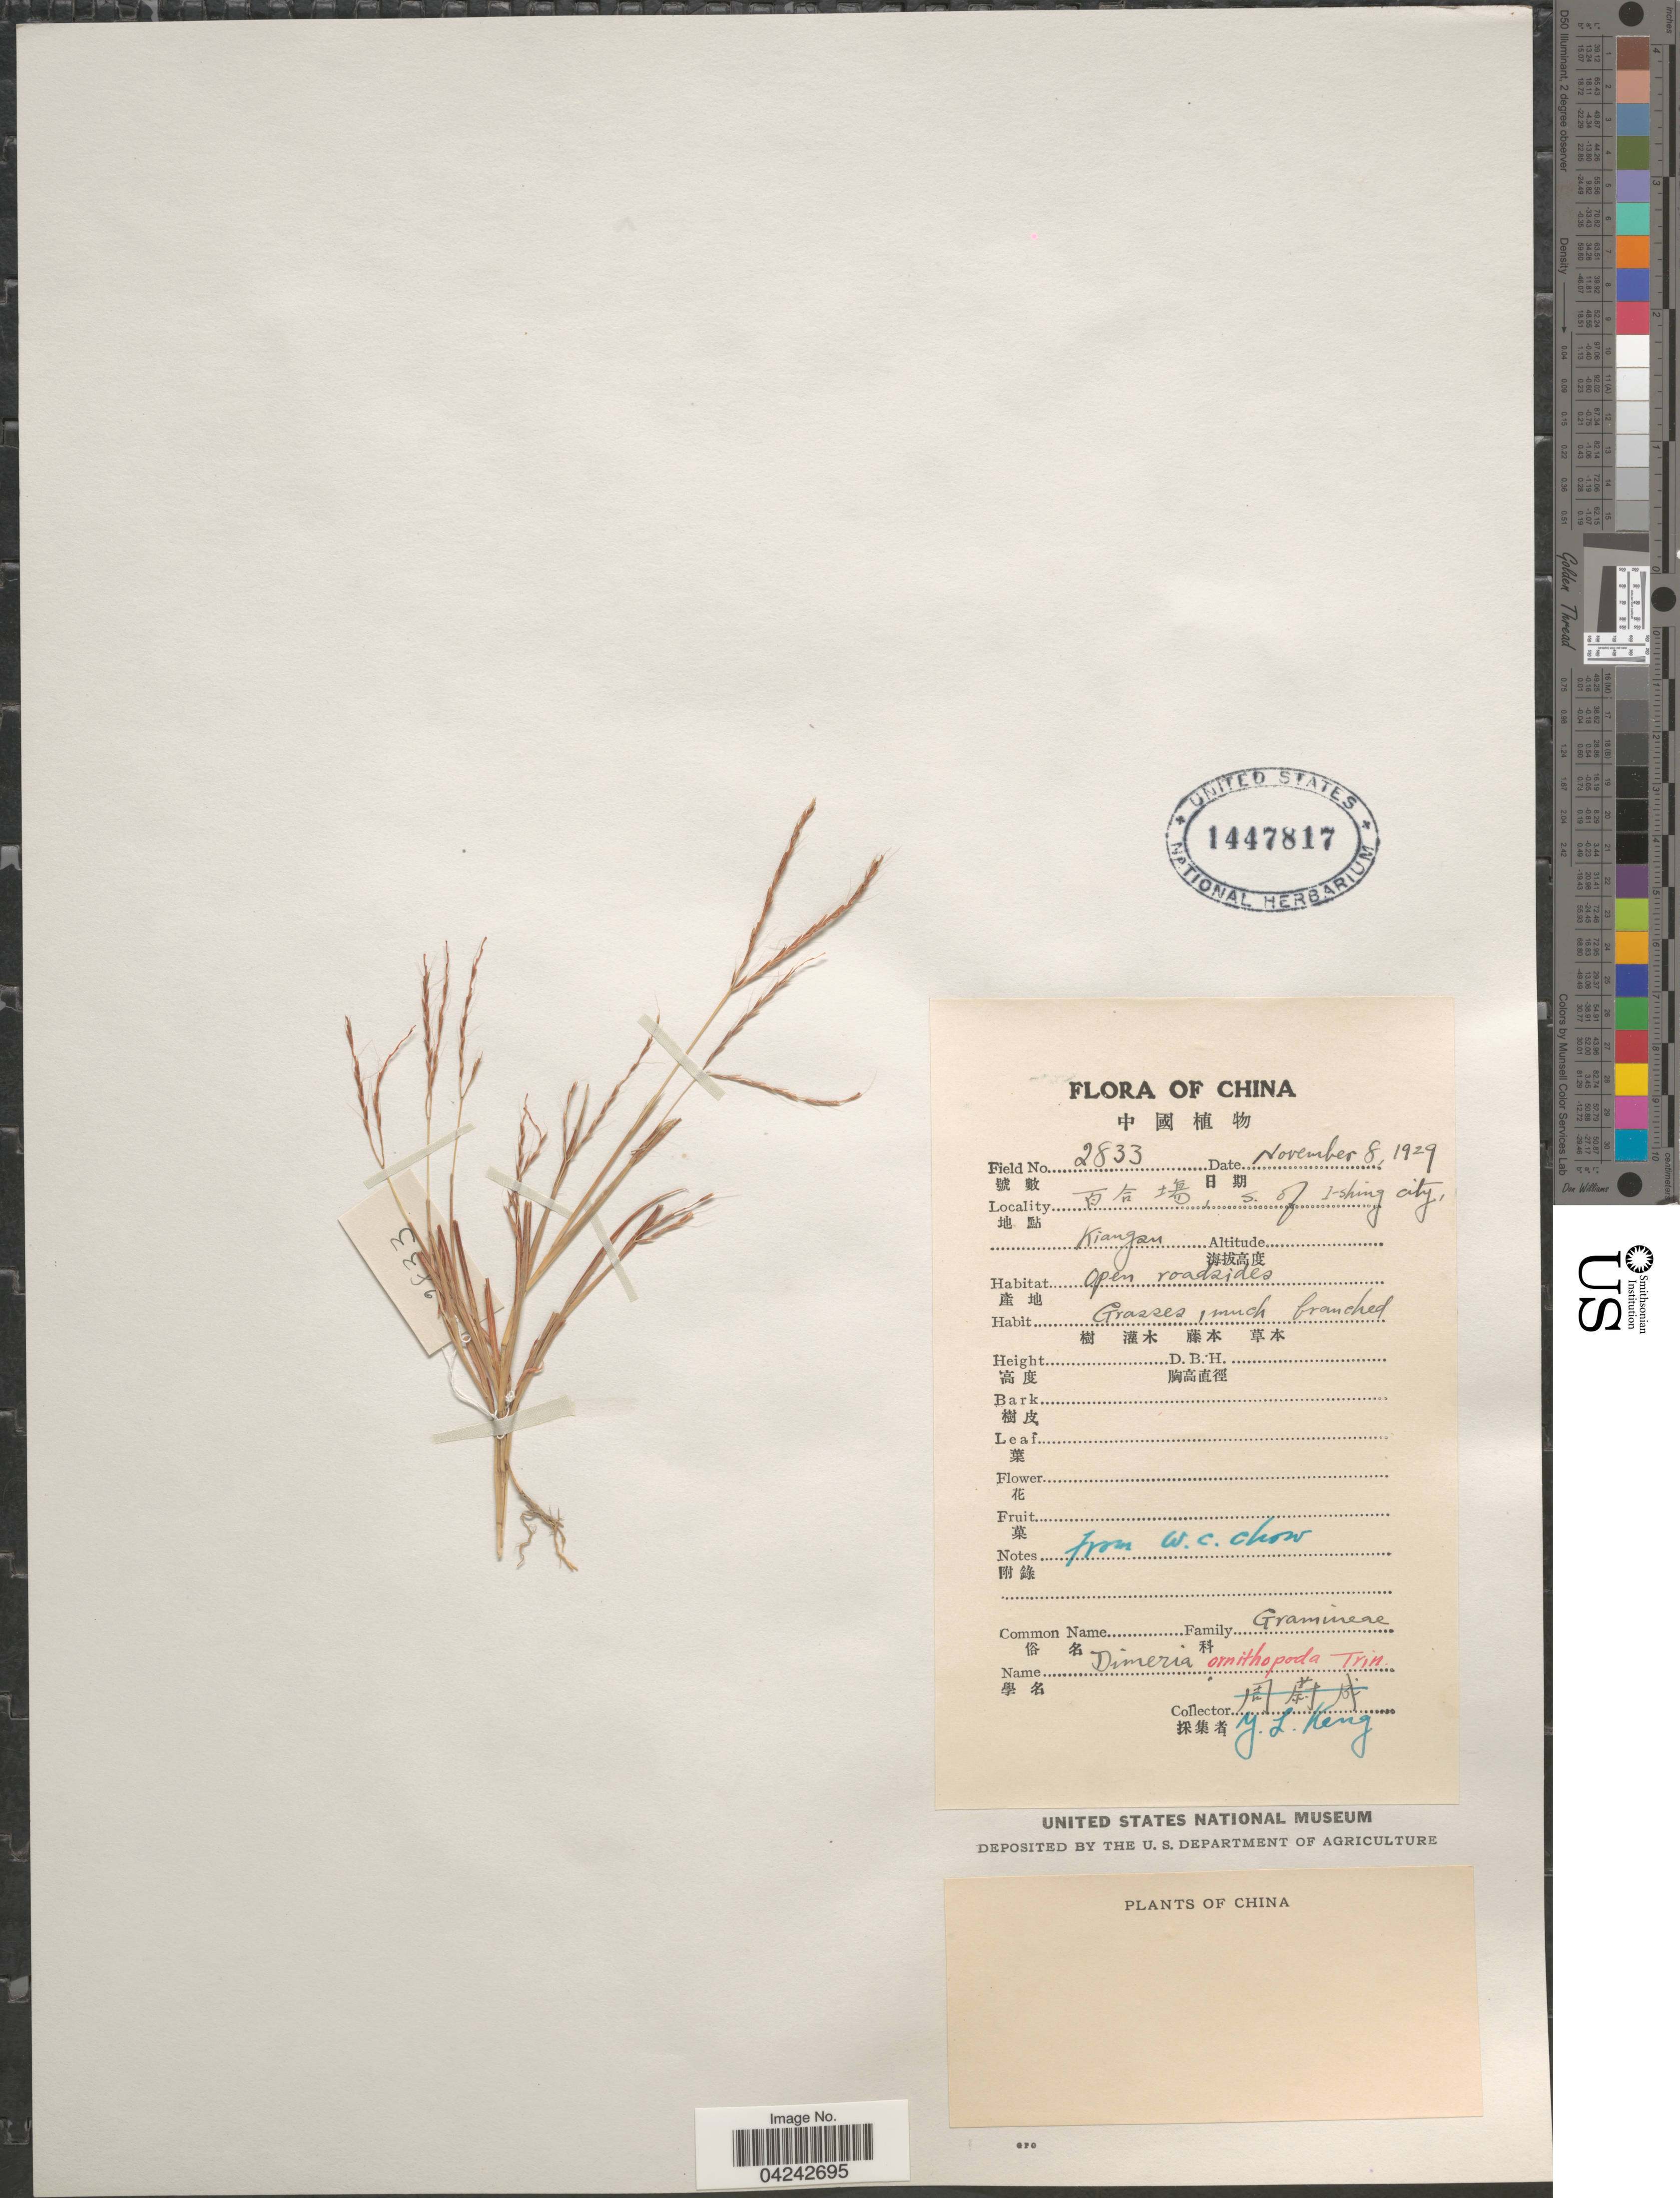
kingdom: Plantae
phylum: Tracheophyta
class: Liliopsida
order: Poales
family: Poaceae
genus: Dimeria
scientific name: Dimeria ornithopoda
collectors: Y. L. Keng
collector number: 2833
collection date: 1929-11-08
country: China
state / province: Jiangsu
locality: X. S. of I-Shing City, Kiangsu.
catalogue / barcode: US 1447817